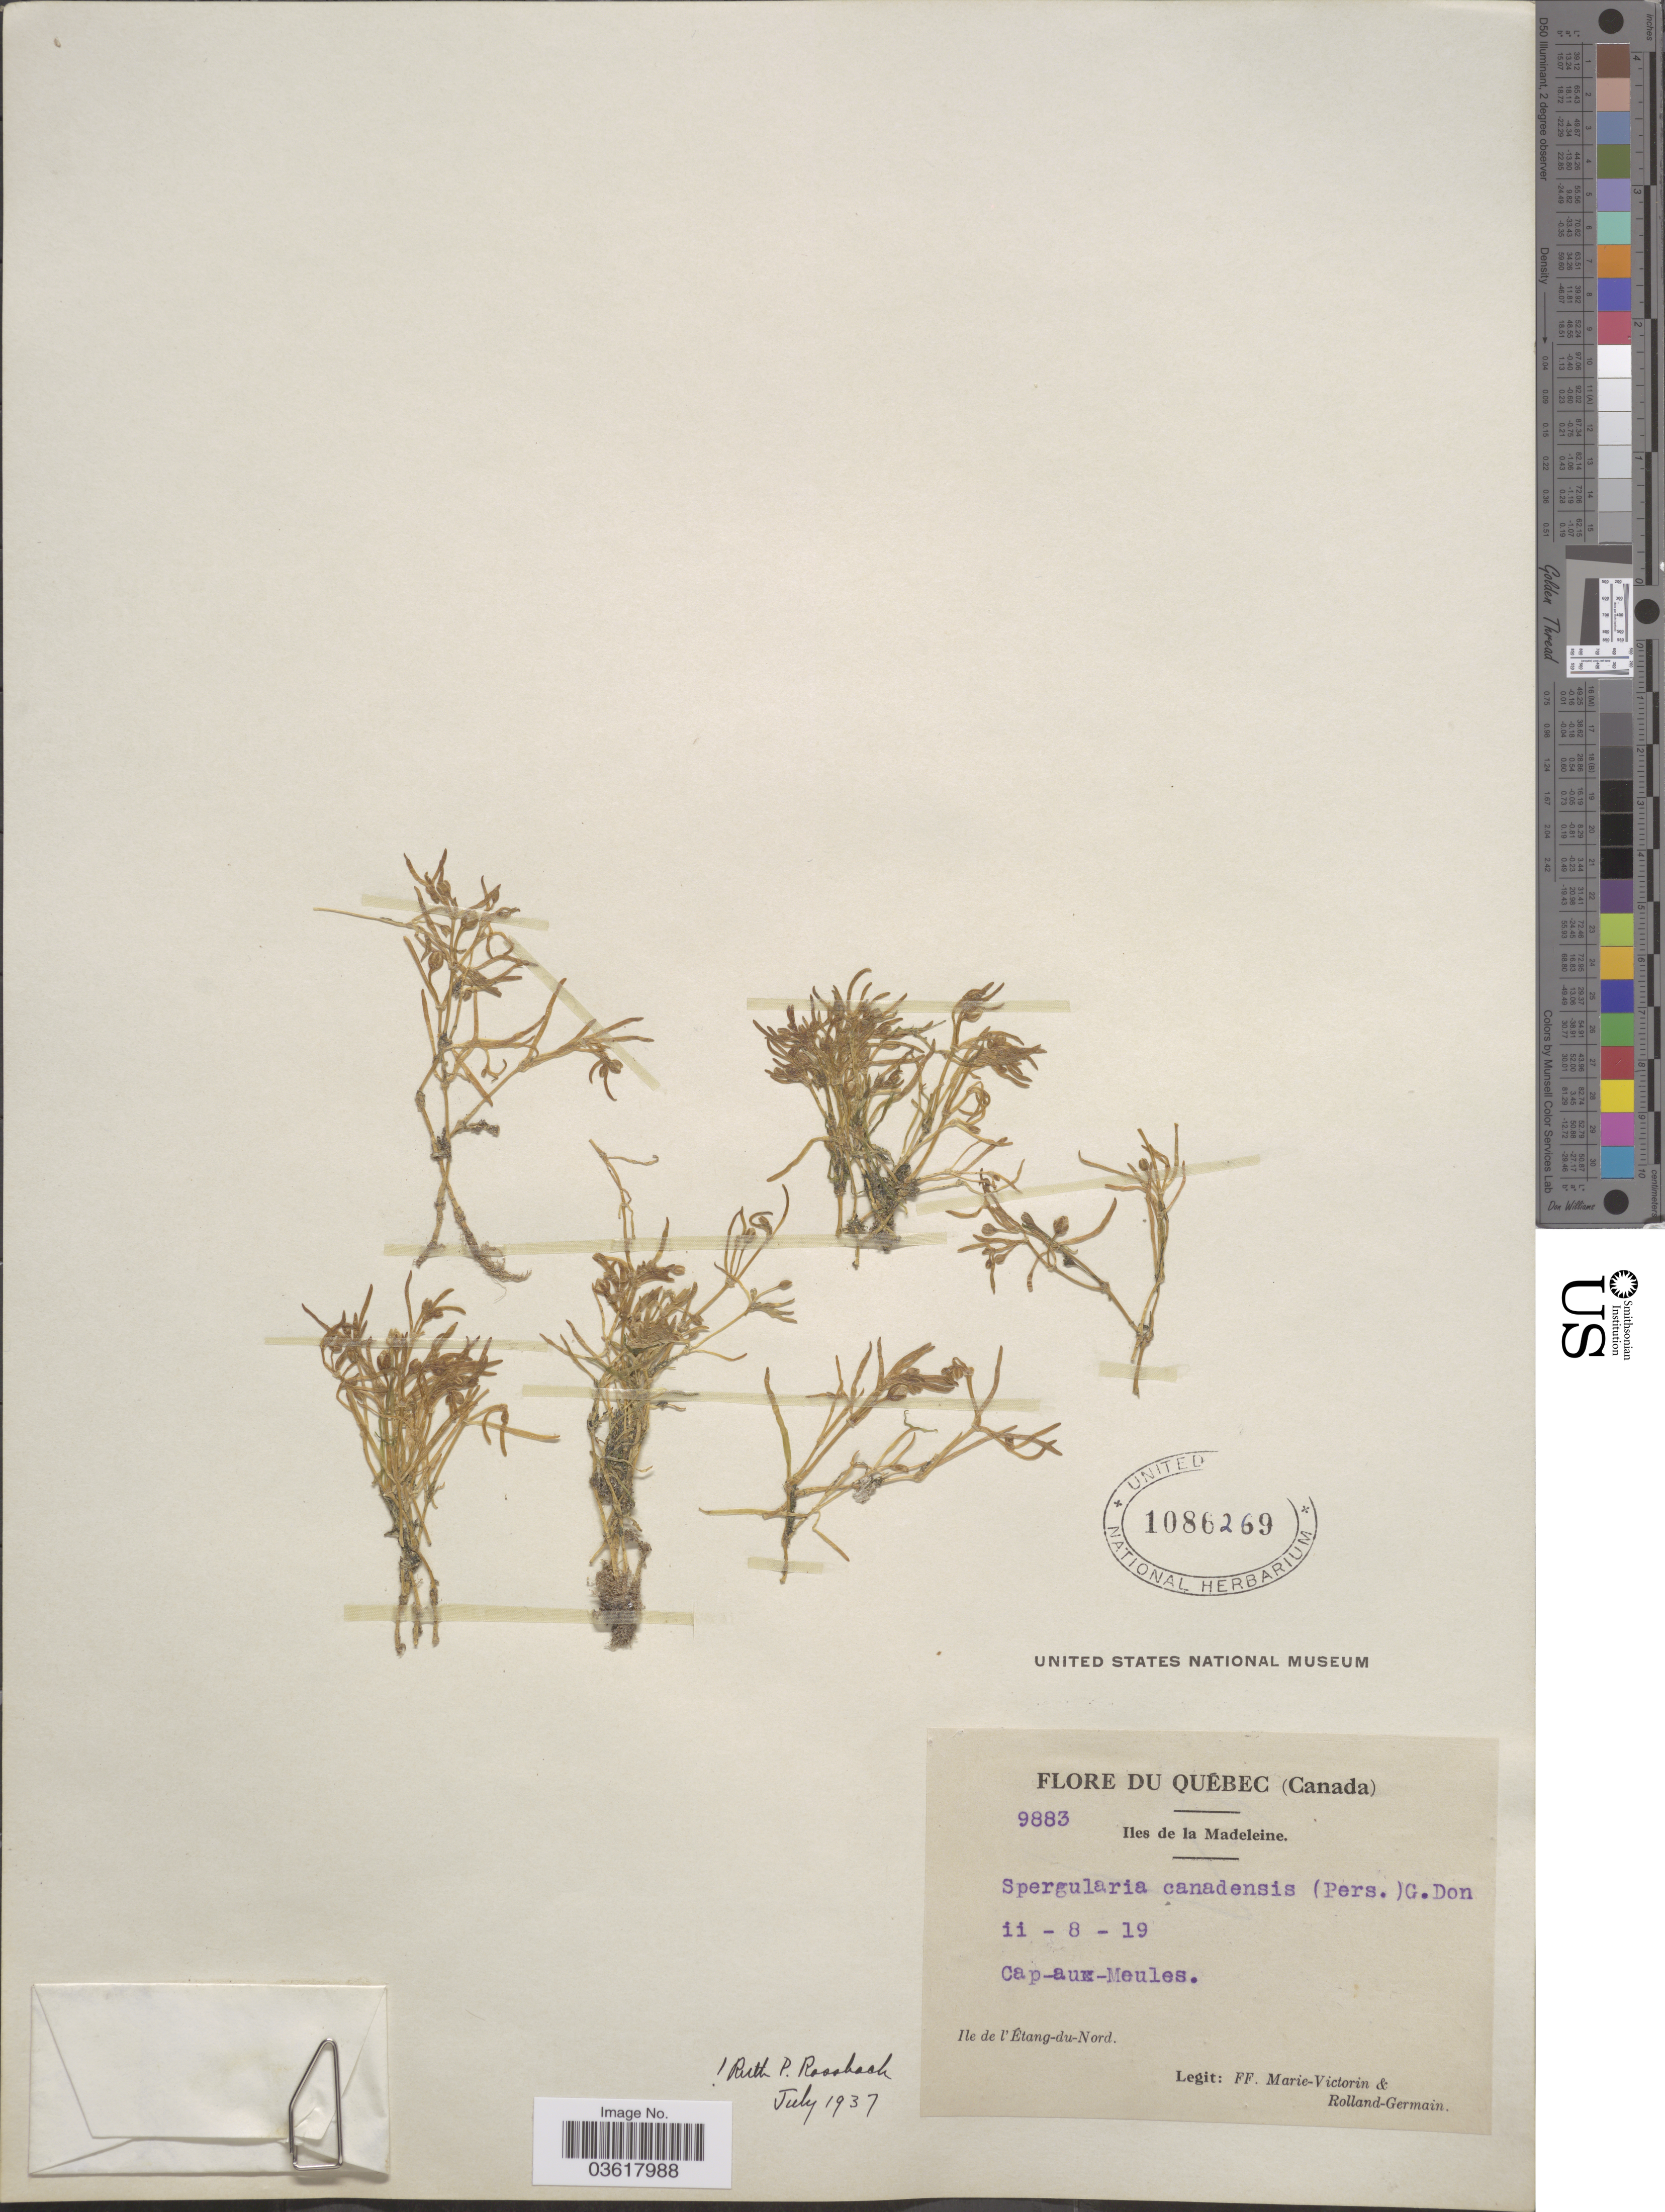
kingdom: Plantae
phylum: Tracheophyta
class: Magnoliopsida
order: Caryophyllales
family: Caryophyllaceae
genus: Spergularia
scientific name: Spergularia canadensis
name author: (Pers.) G. Don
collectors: F. Marie-Victorin & Rolland-Germain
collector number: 9883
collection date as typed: Transcribed d/m/y: 8/2/19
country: Canada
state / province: Quebec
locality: Iles de la Madeleine. Cap-aux-Meules. Ile de l'Étang-du-Nord.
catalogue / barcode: US 1086269